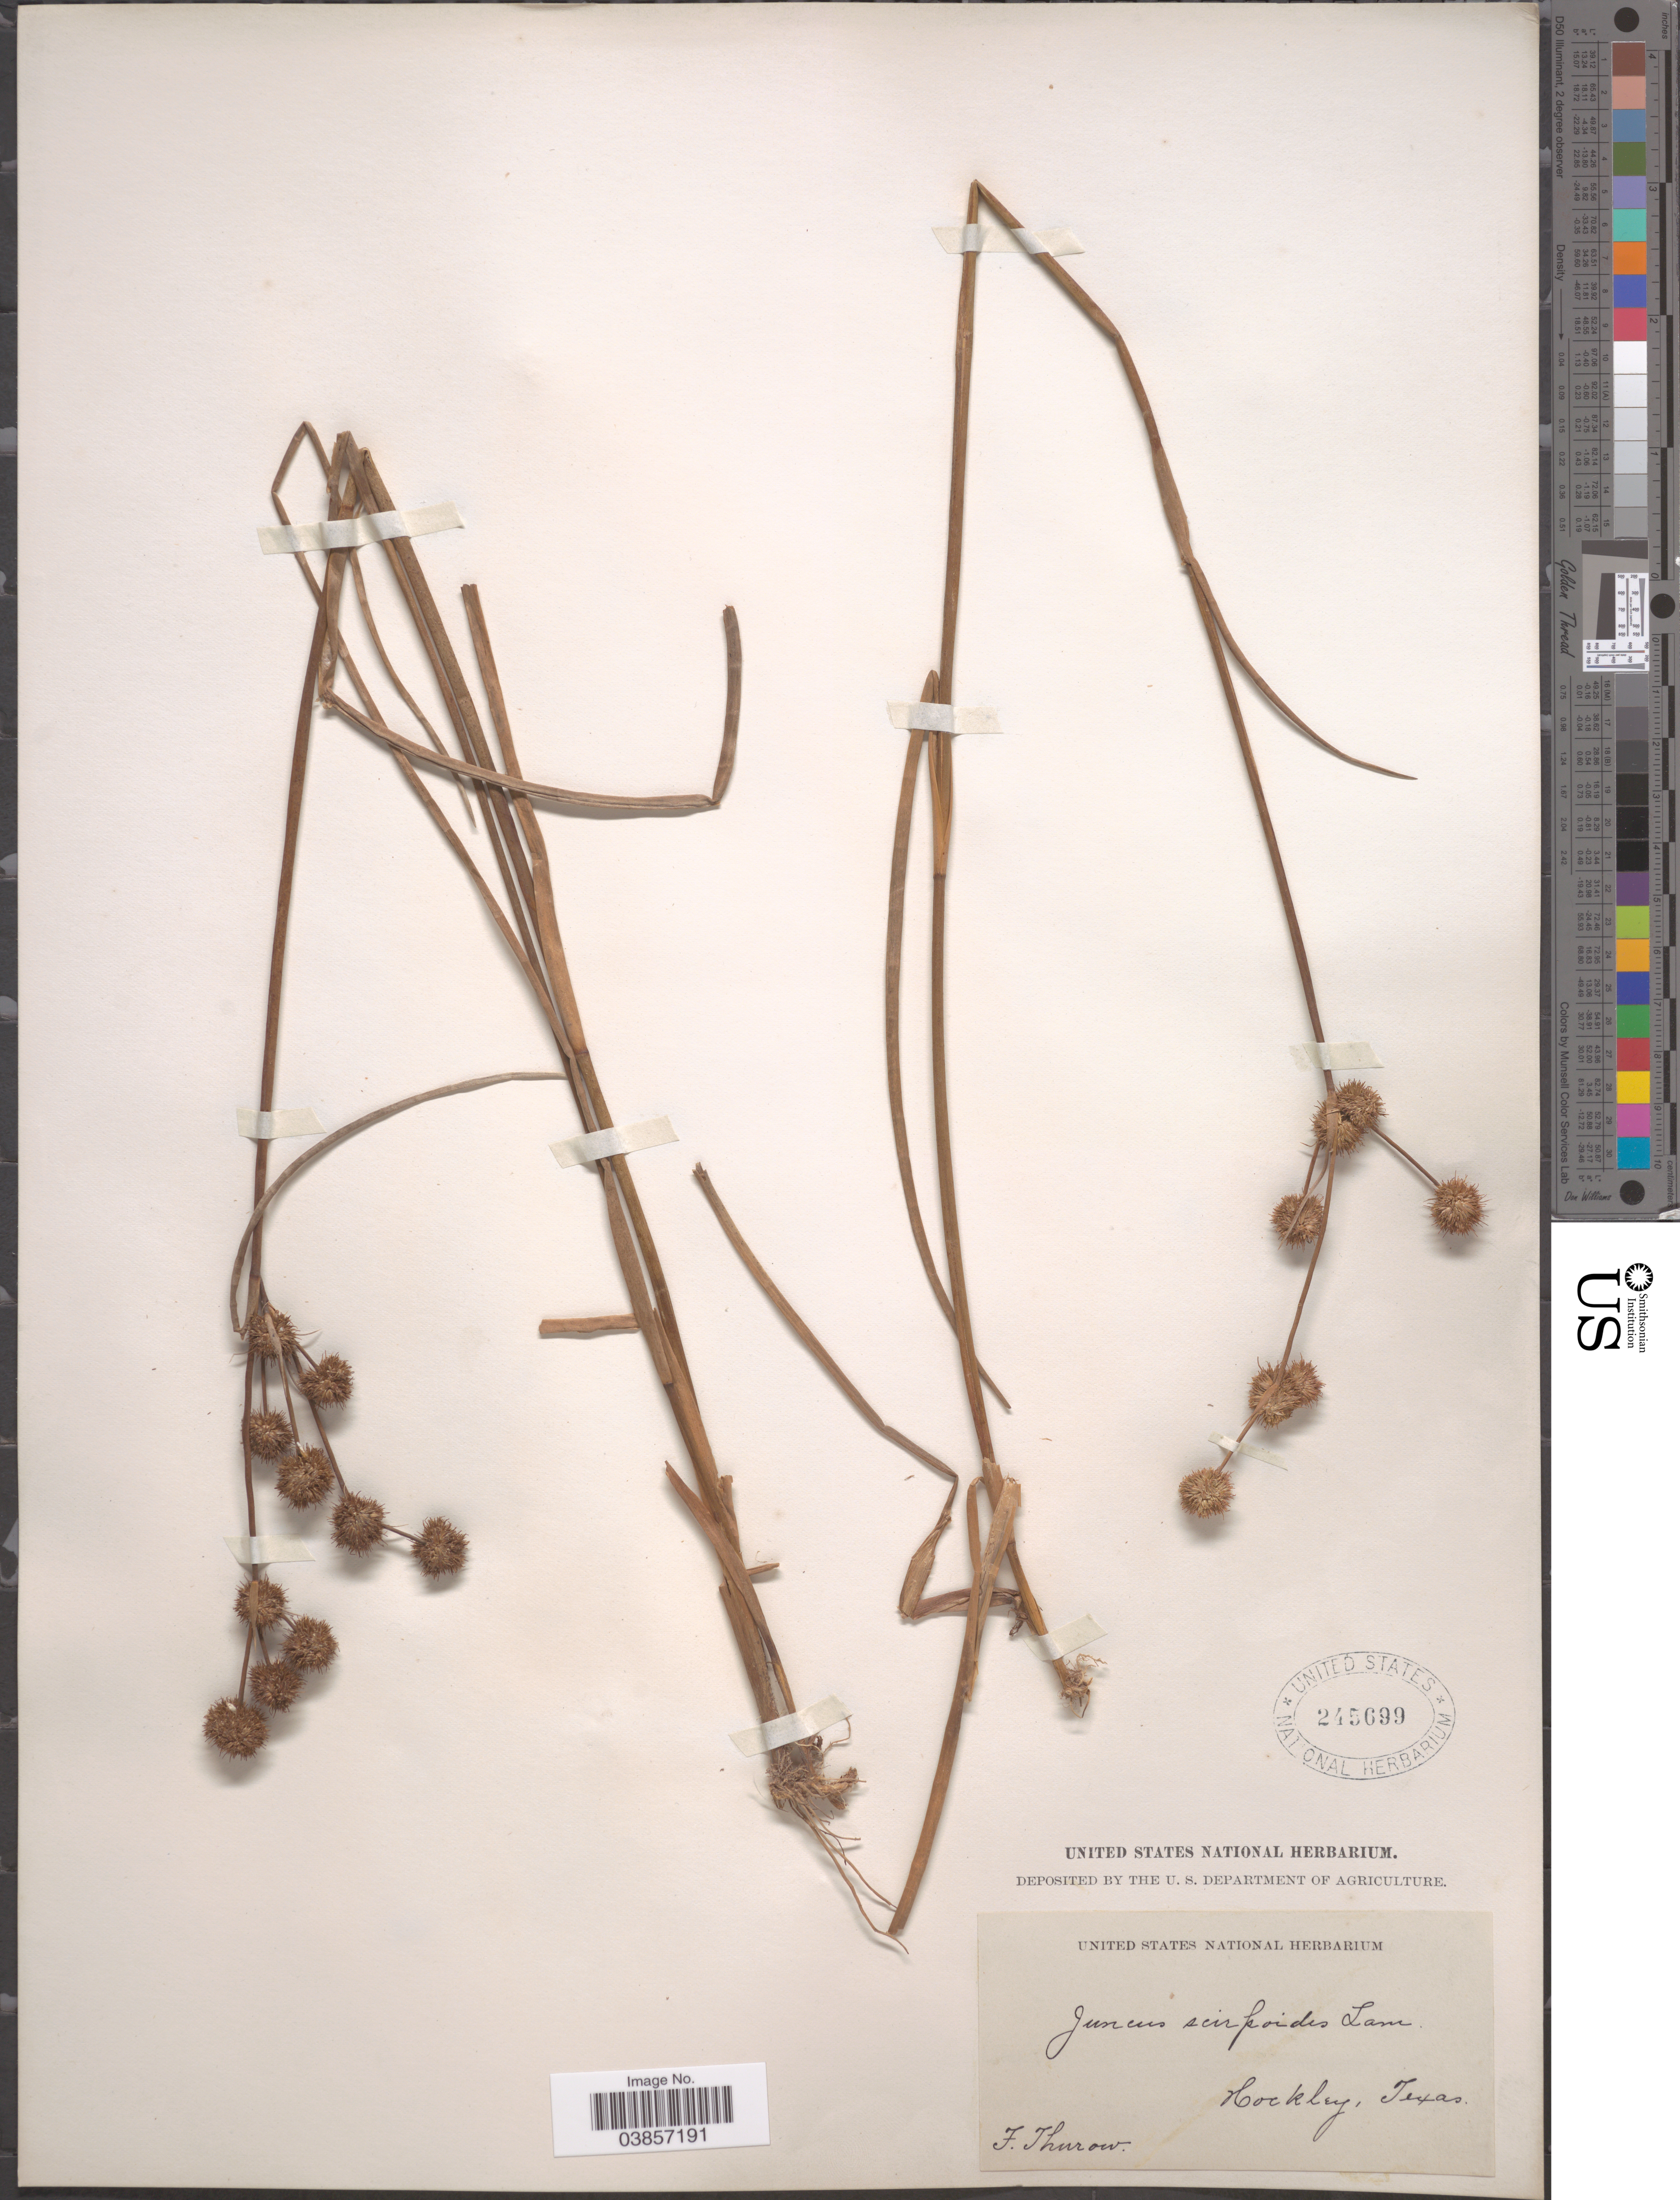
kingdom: Plantae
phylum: Tracheophyta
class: Liliopsida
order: Poales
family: Juncaceae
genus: Juncus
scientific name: Juncus scirpoides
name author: Lam.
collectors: F. W. Thurow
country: United States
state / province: Texas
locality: Hockley.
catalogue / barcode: US 245699